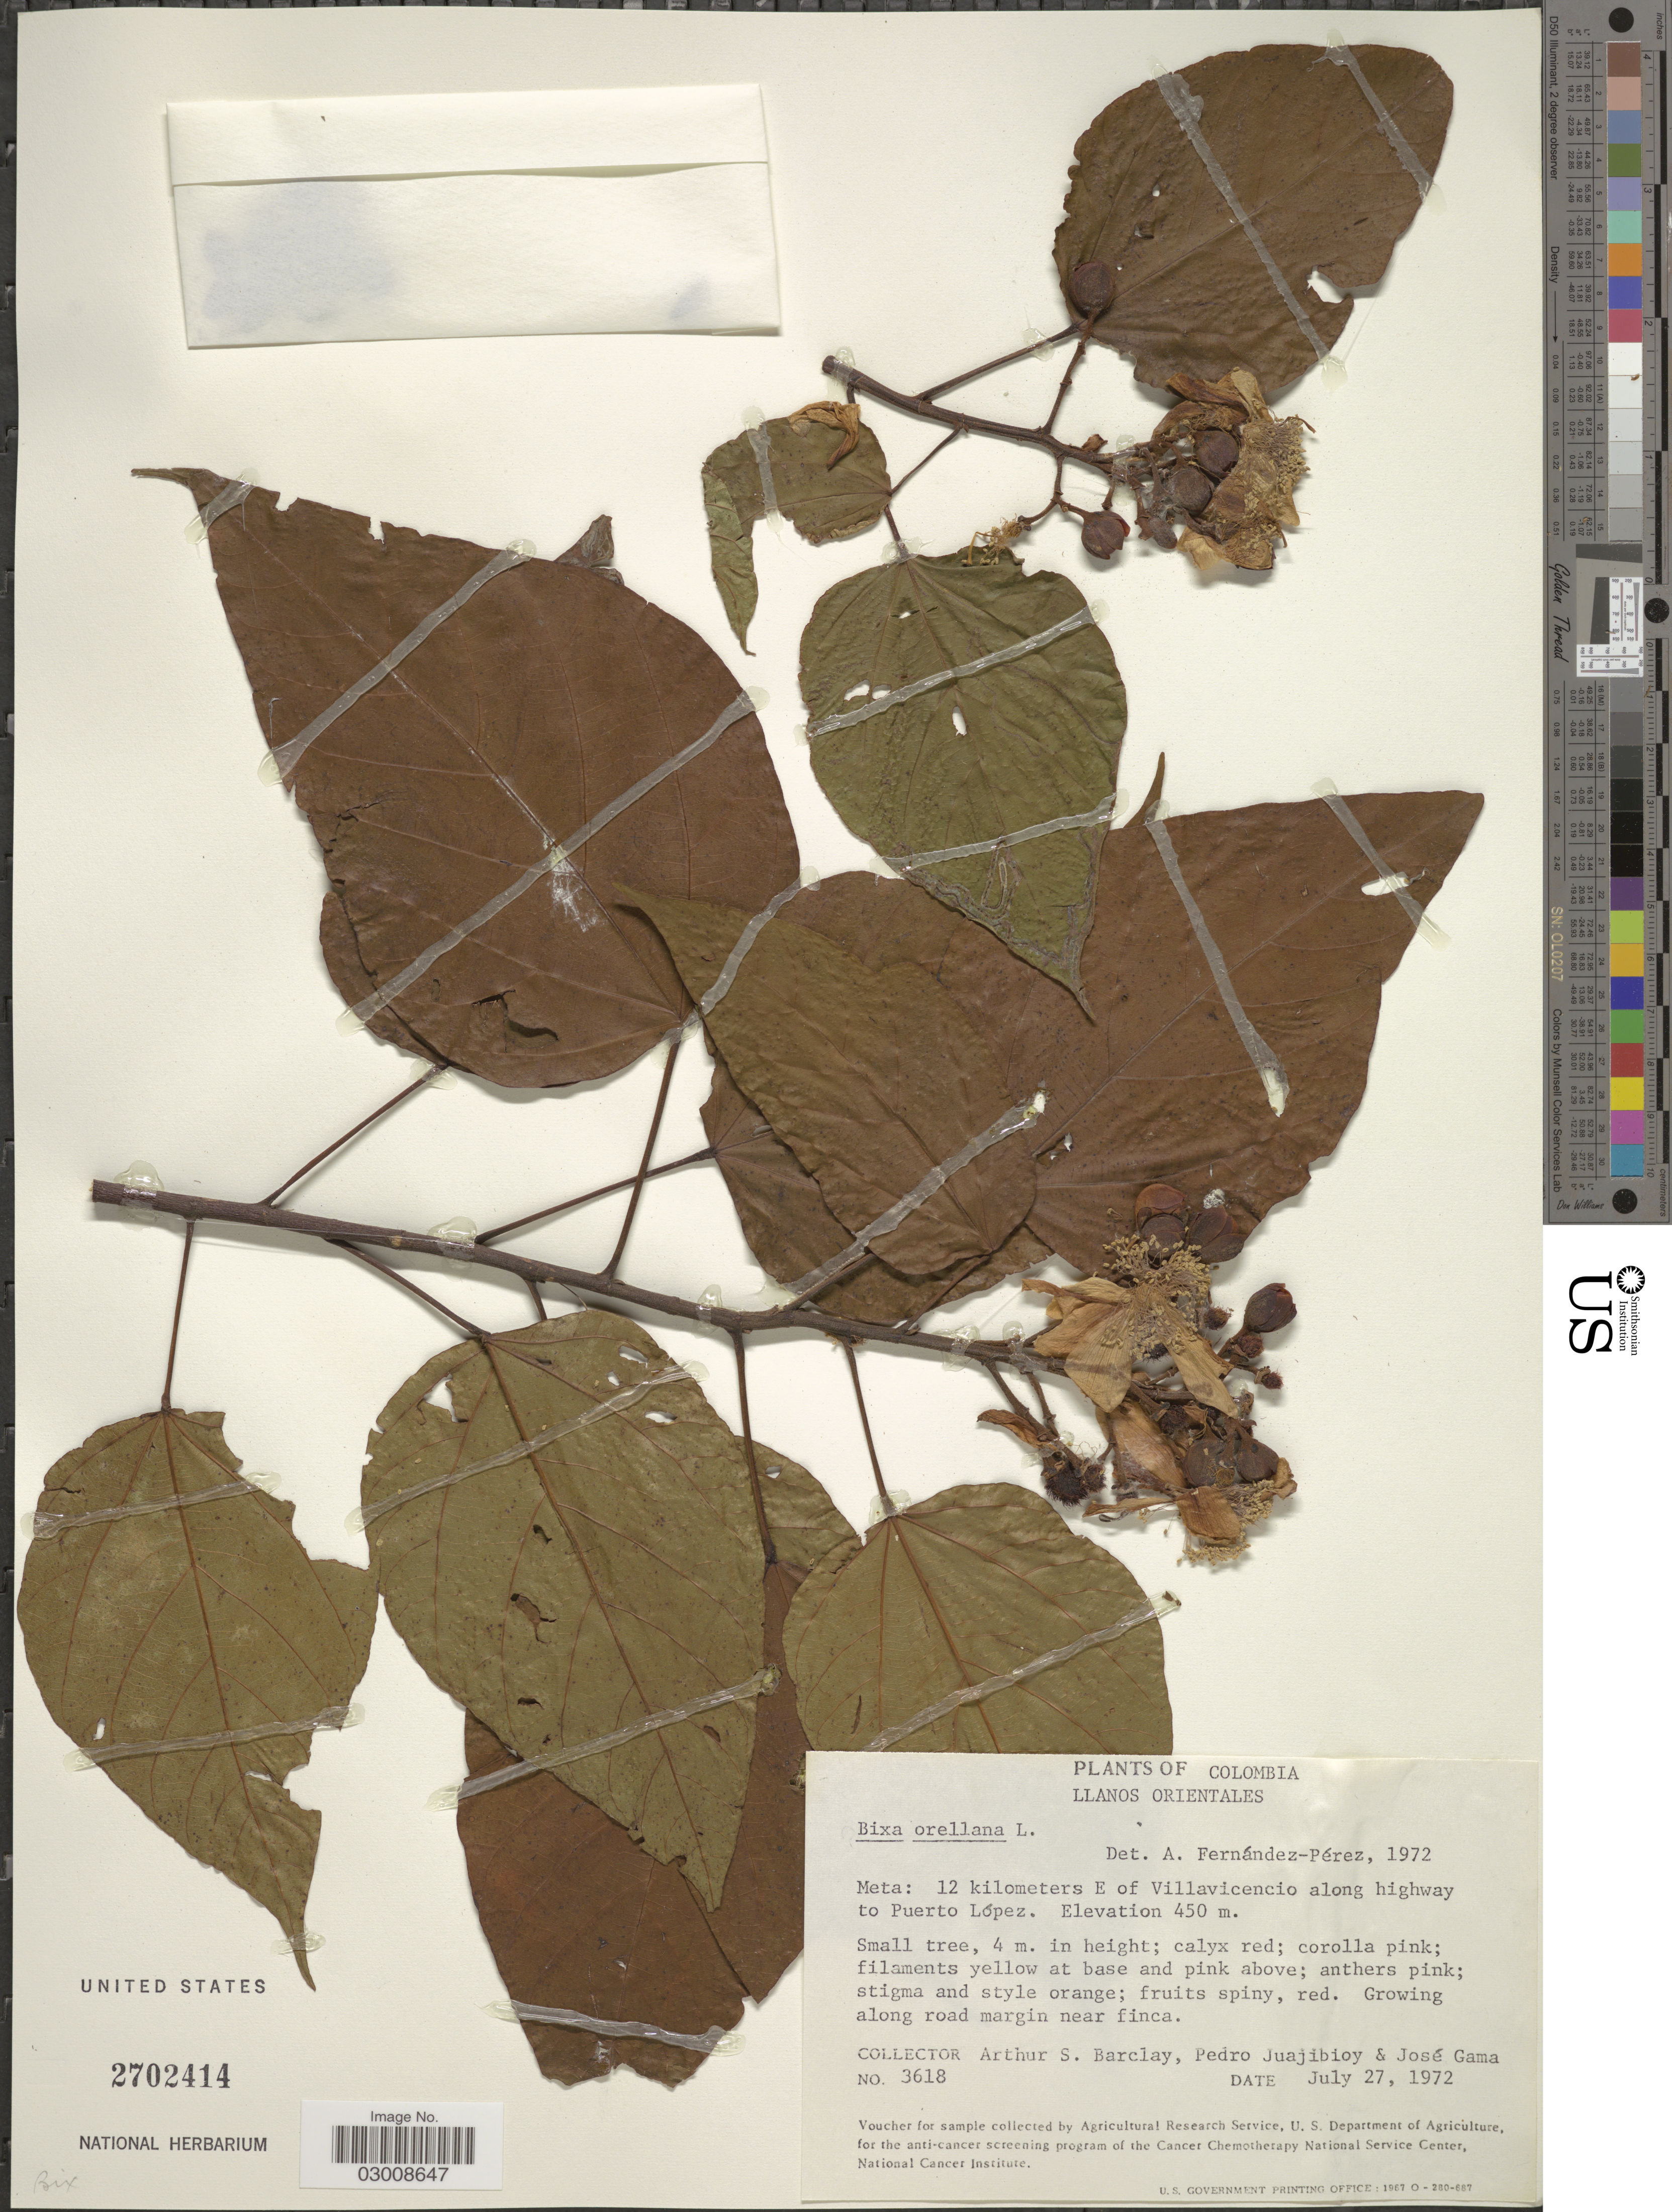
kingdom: Plantae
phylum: Tracheophyta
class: Magnoliopsida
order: Malvales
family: Bixaceae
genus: Bixa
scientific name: Bixa orellana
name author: L.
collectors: A. S. Barclay, P. Juajibioy & J. Gama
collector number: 3618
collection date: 1972-07-27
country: Colombia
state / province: Meta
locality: Llanos Orientales. 12 kilometers E of Villavicencio along highway to Puerto López.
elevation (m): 450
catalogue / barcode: US 2702414